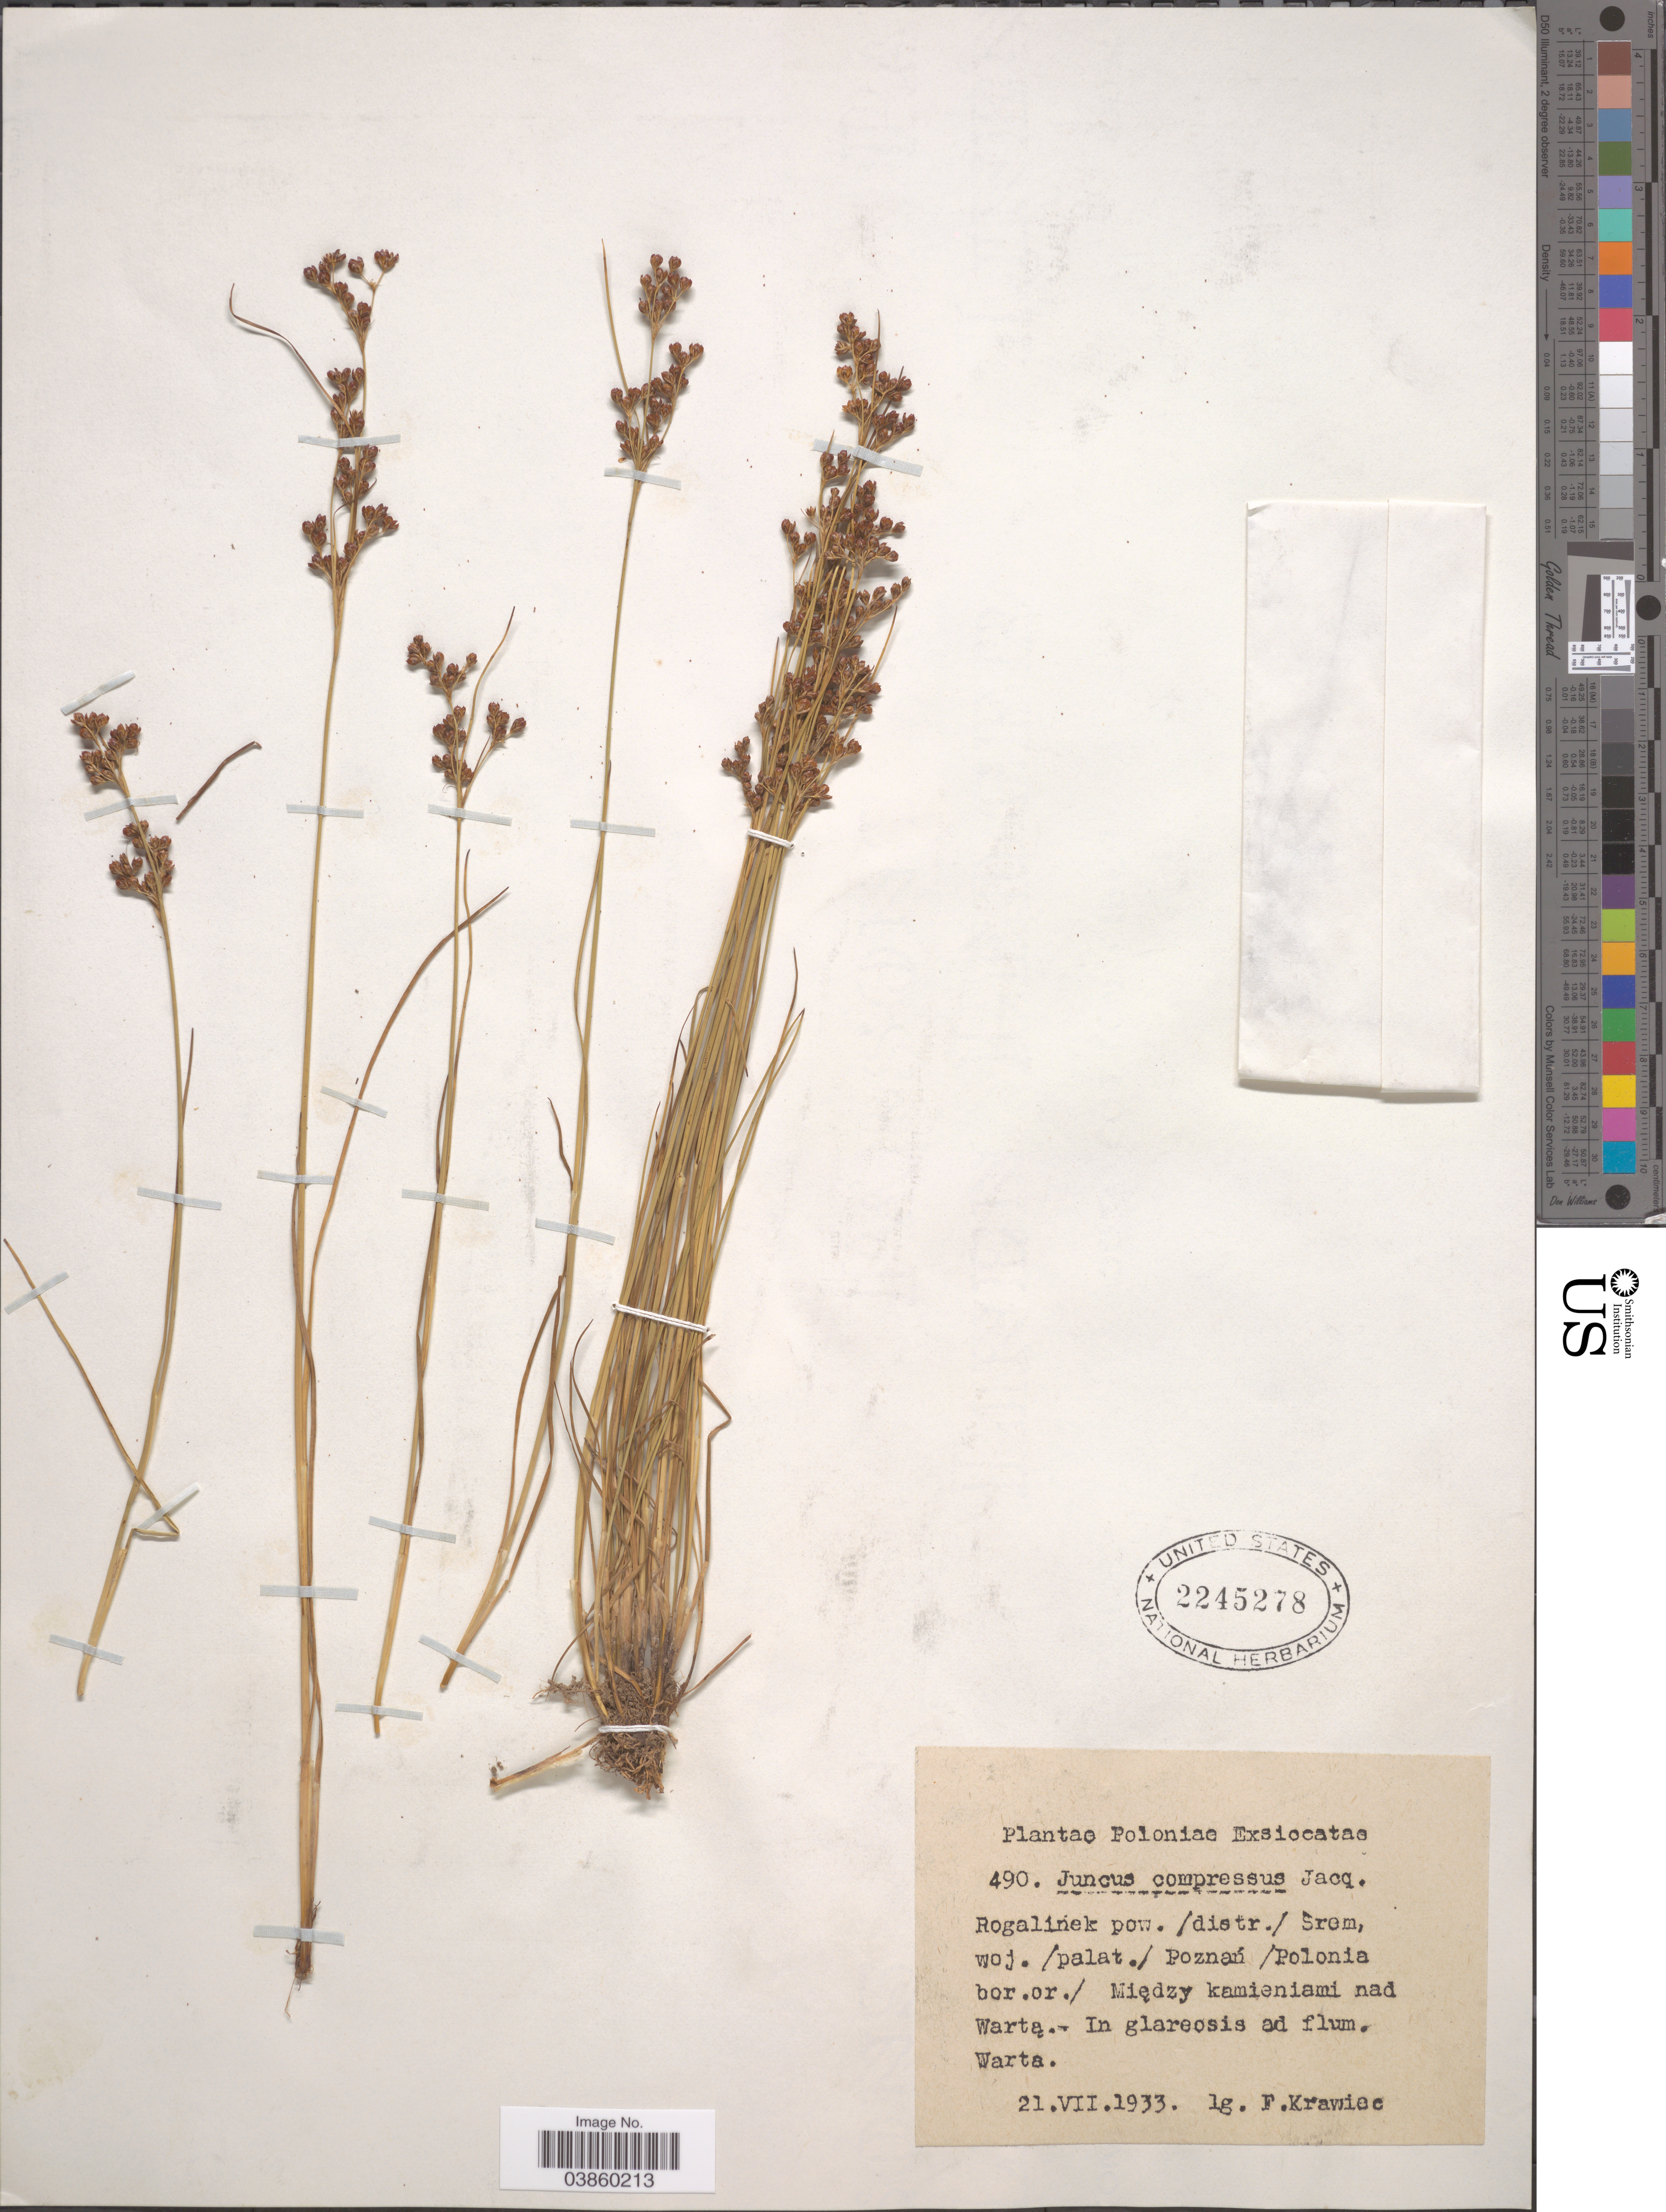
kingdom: Plantae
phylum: Tracheophyta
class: Liliopsida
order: Poales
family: Juncaceae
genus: Juncus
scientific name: Juncus compressus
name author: Jacq.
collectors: F. Krawiec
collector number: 490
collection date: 1933-07-21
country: Poland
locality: Rogalinek pow. /distr./Srem, woj. /palat./ Poznań /Polonia bor.or.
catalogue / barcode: US 2245278